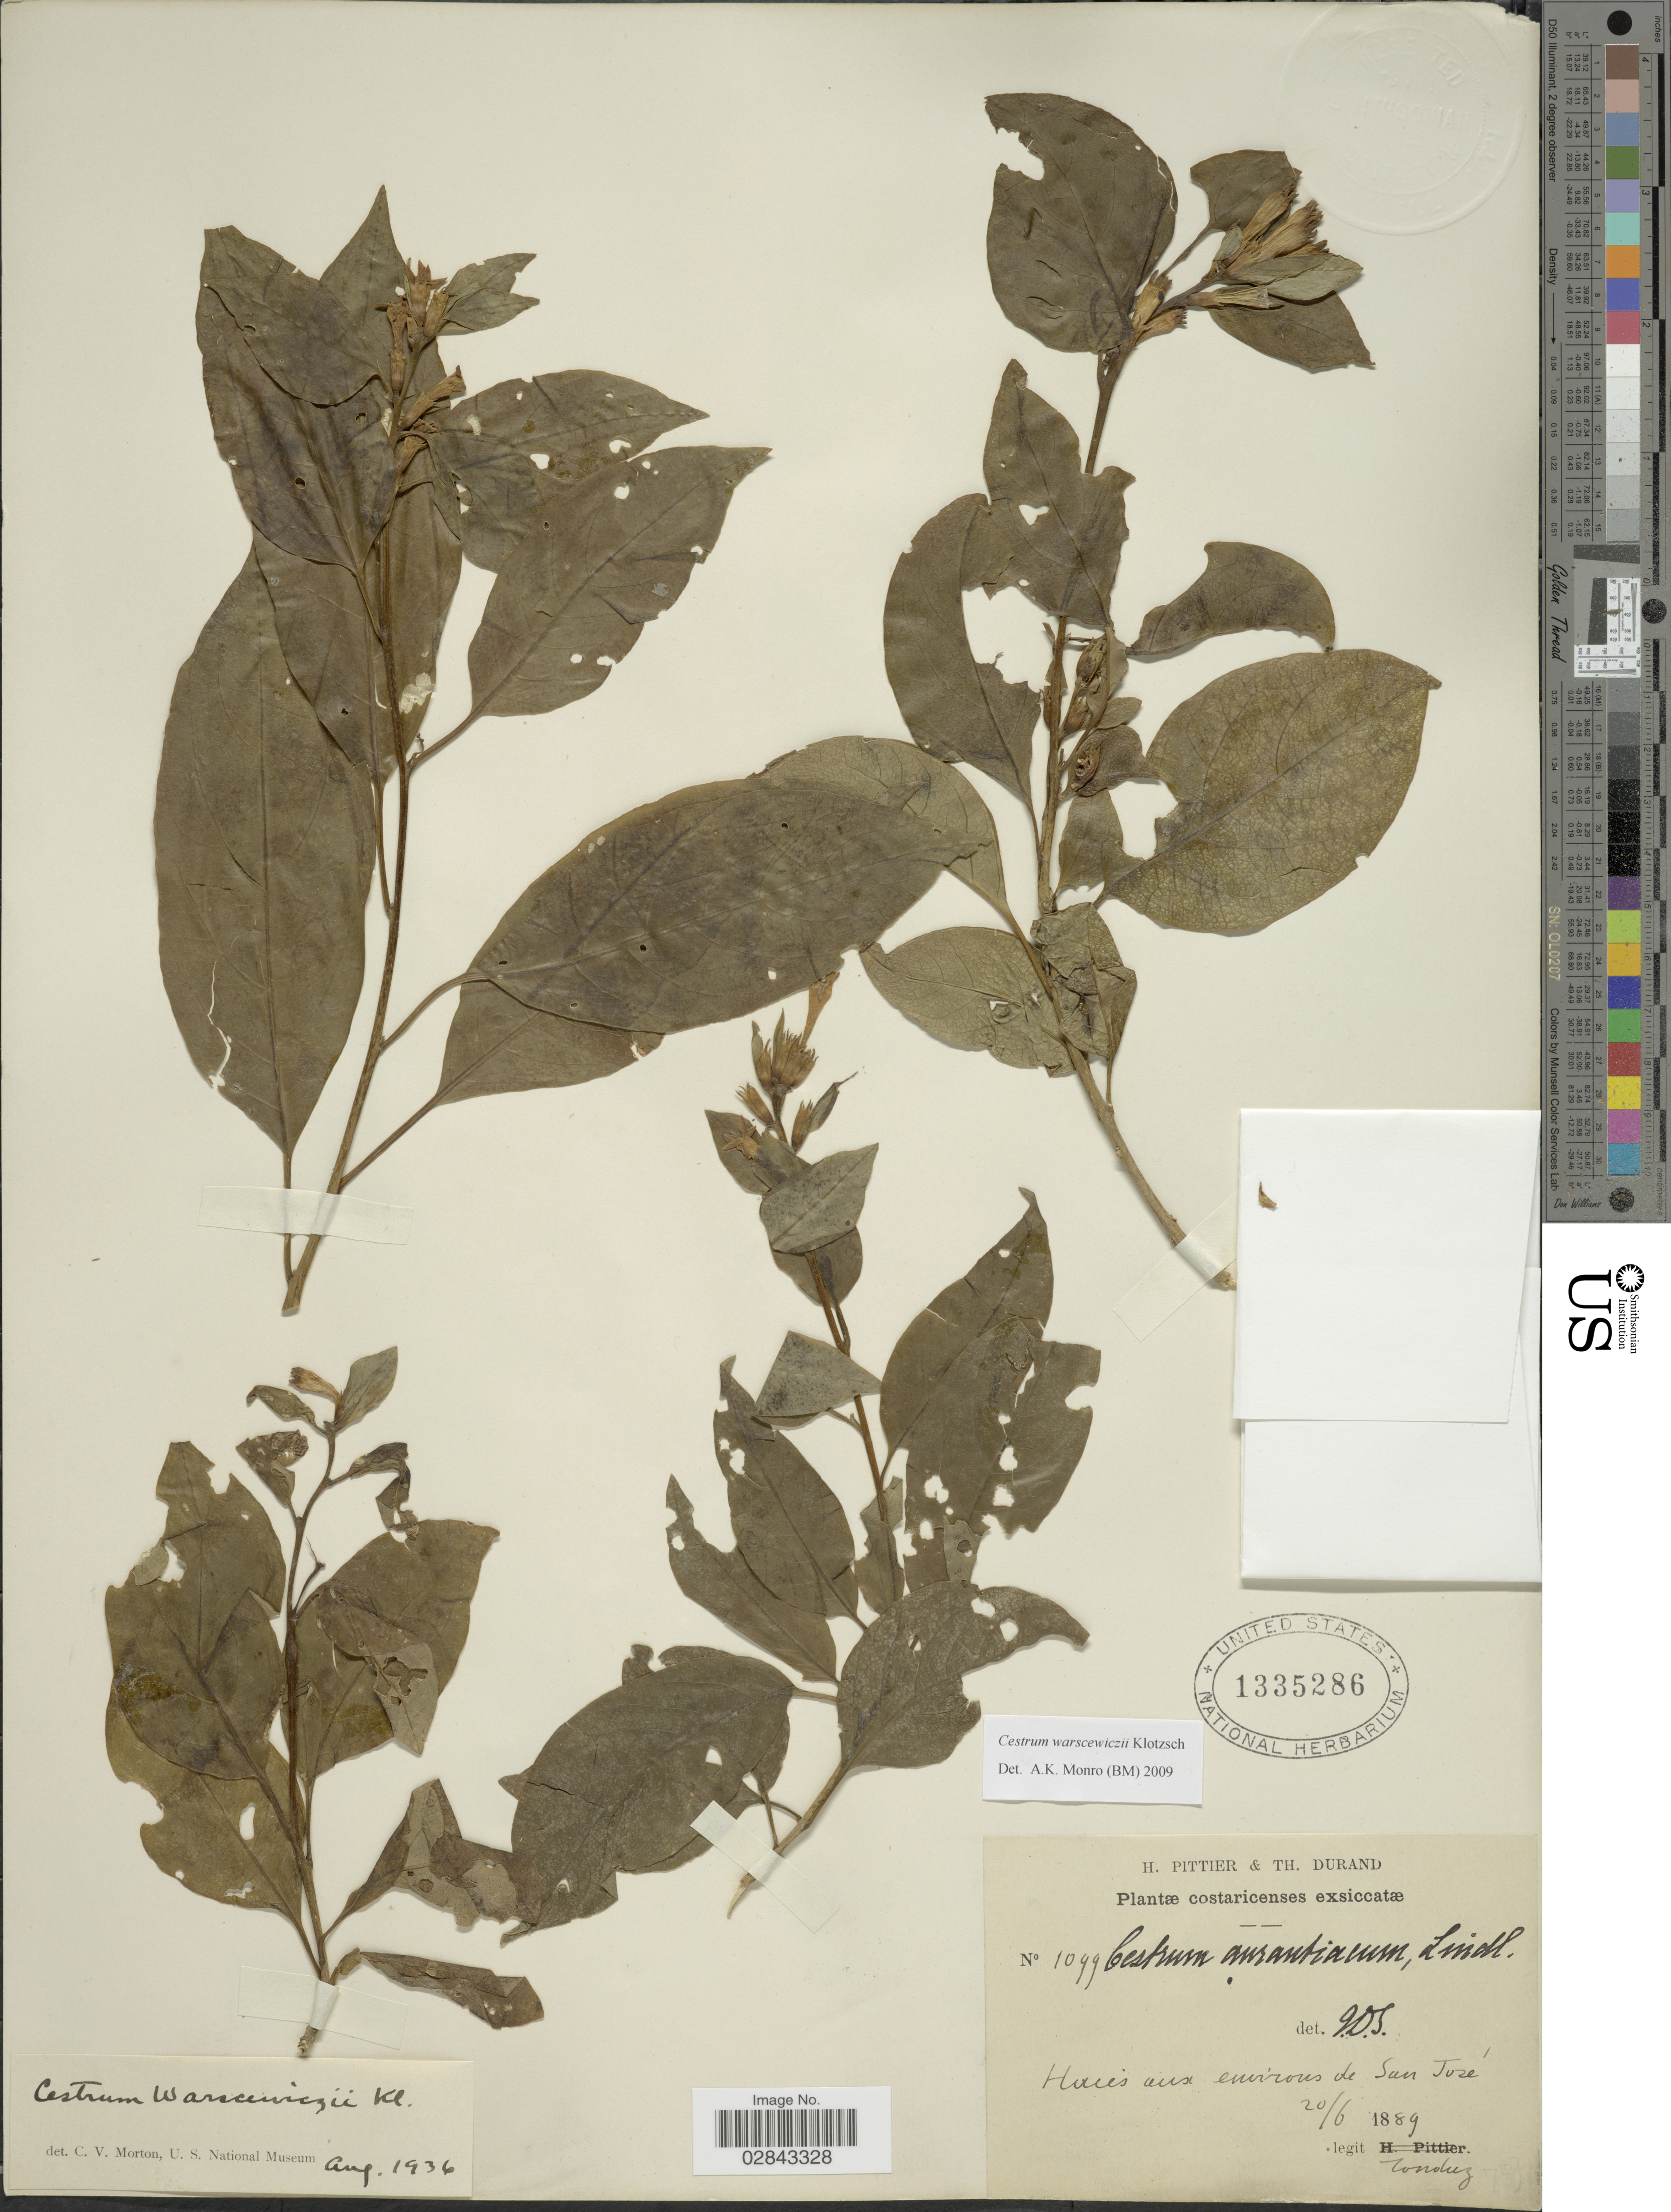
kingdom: Plantae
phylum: Tracheophyta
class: Magnoliopsida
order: Solanales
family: Solanaceae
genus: Cestrum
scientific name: Cestrum aurantiacum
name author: Lindley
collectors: Tonduz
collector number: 1099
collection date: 1889-06-20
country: Costa Rica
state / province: San José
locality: Haies aux environs de San José.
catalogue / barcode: US 1335286